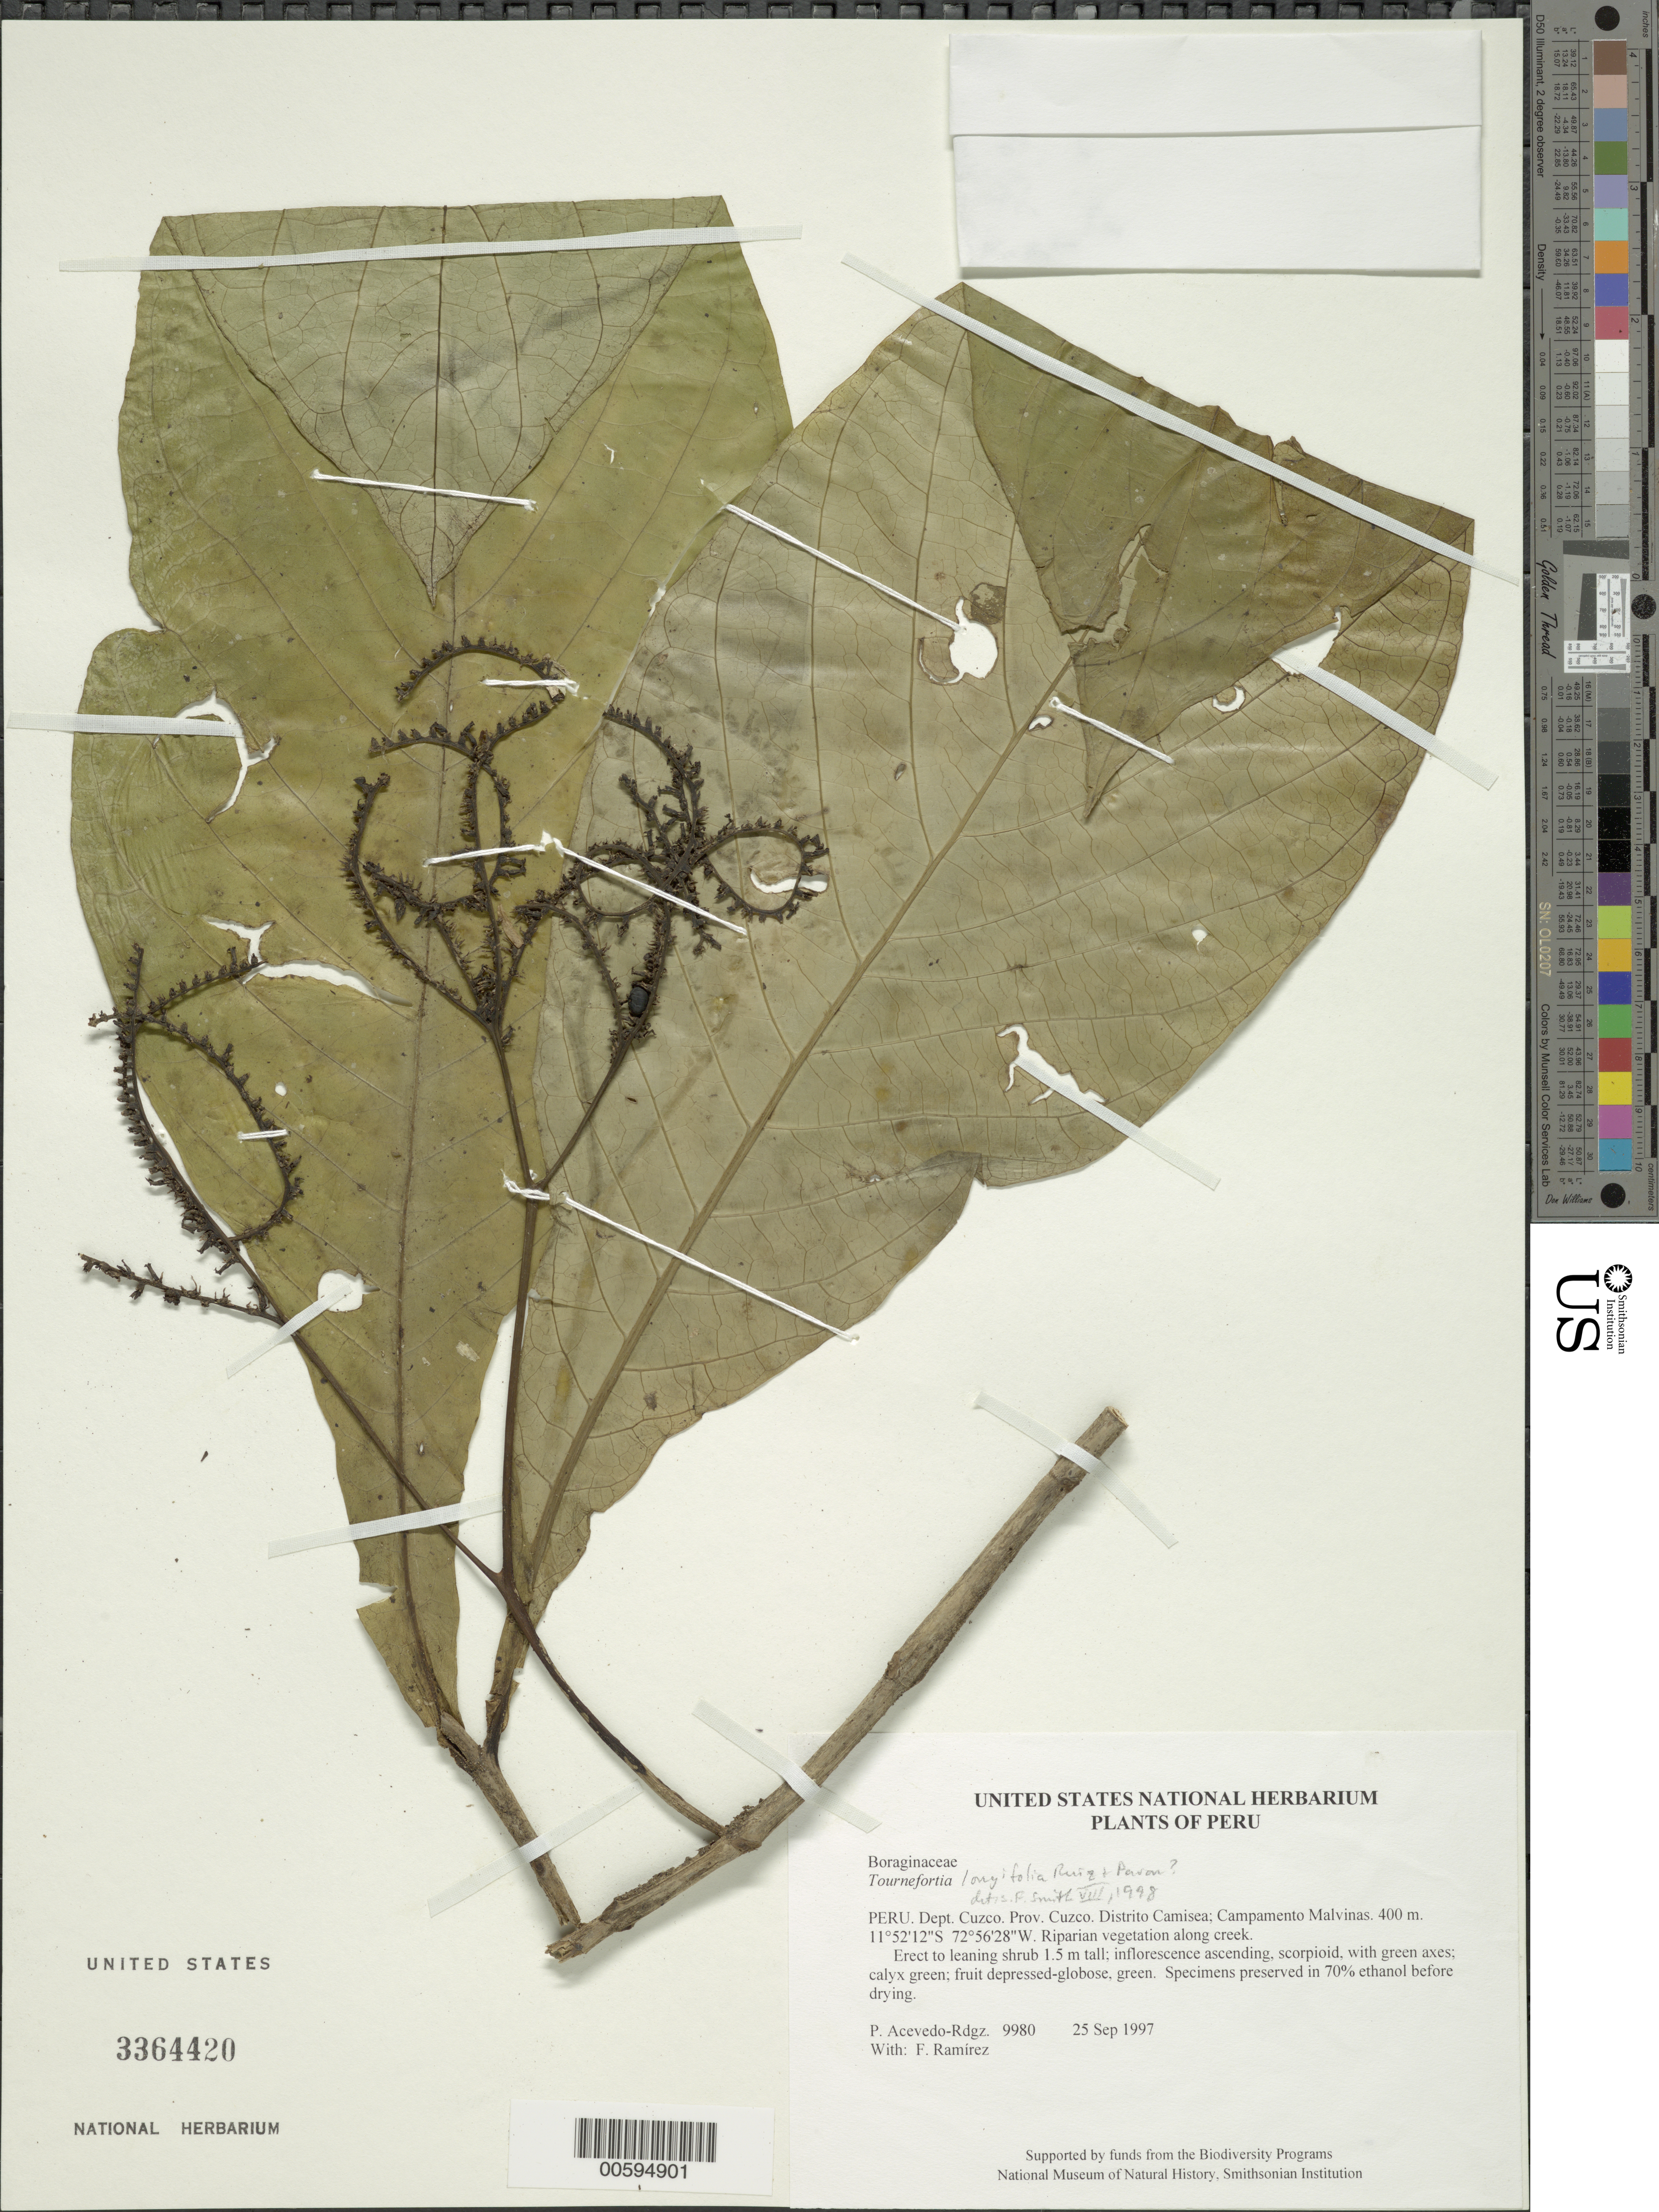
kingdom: Plantae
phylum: Tracheophyta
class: Magnoliopsida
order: Boraginales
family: Heliotropiaceae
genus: Tournefortia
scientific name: Tournefortia longifolia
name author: Ruiz & Pav.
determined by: Smith, Stephen F., (US), NMNH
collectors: P. Acevedo-Rodr. & F. Ramirez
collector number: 9980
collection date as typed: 25 Sep 1997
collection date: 1997-09-25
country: Peru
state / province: Cusco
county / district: Cusco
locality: Distrito Camisea; Campamento Malvinas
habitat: Riparian vegetation along creek.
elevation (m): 400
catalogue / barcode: US 3364420